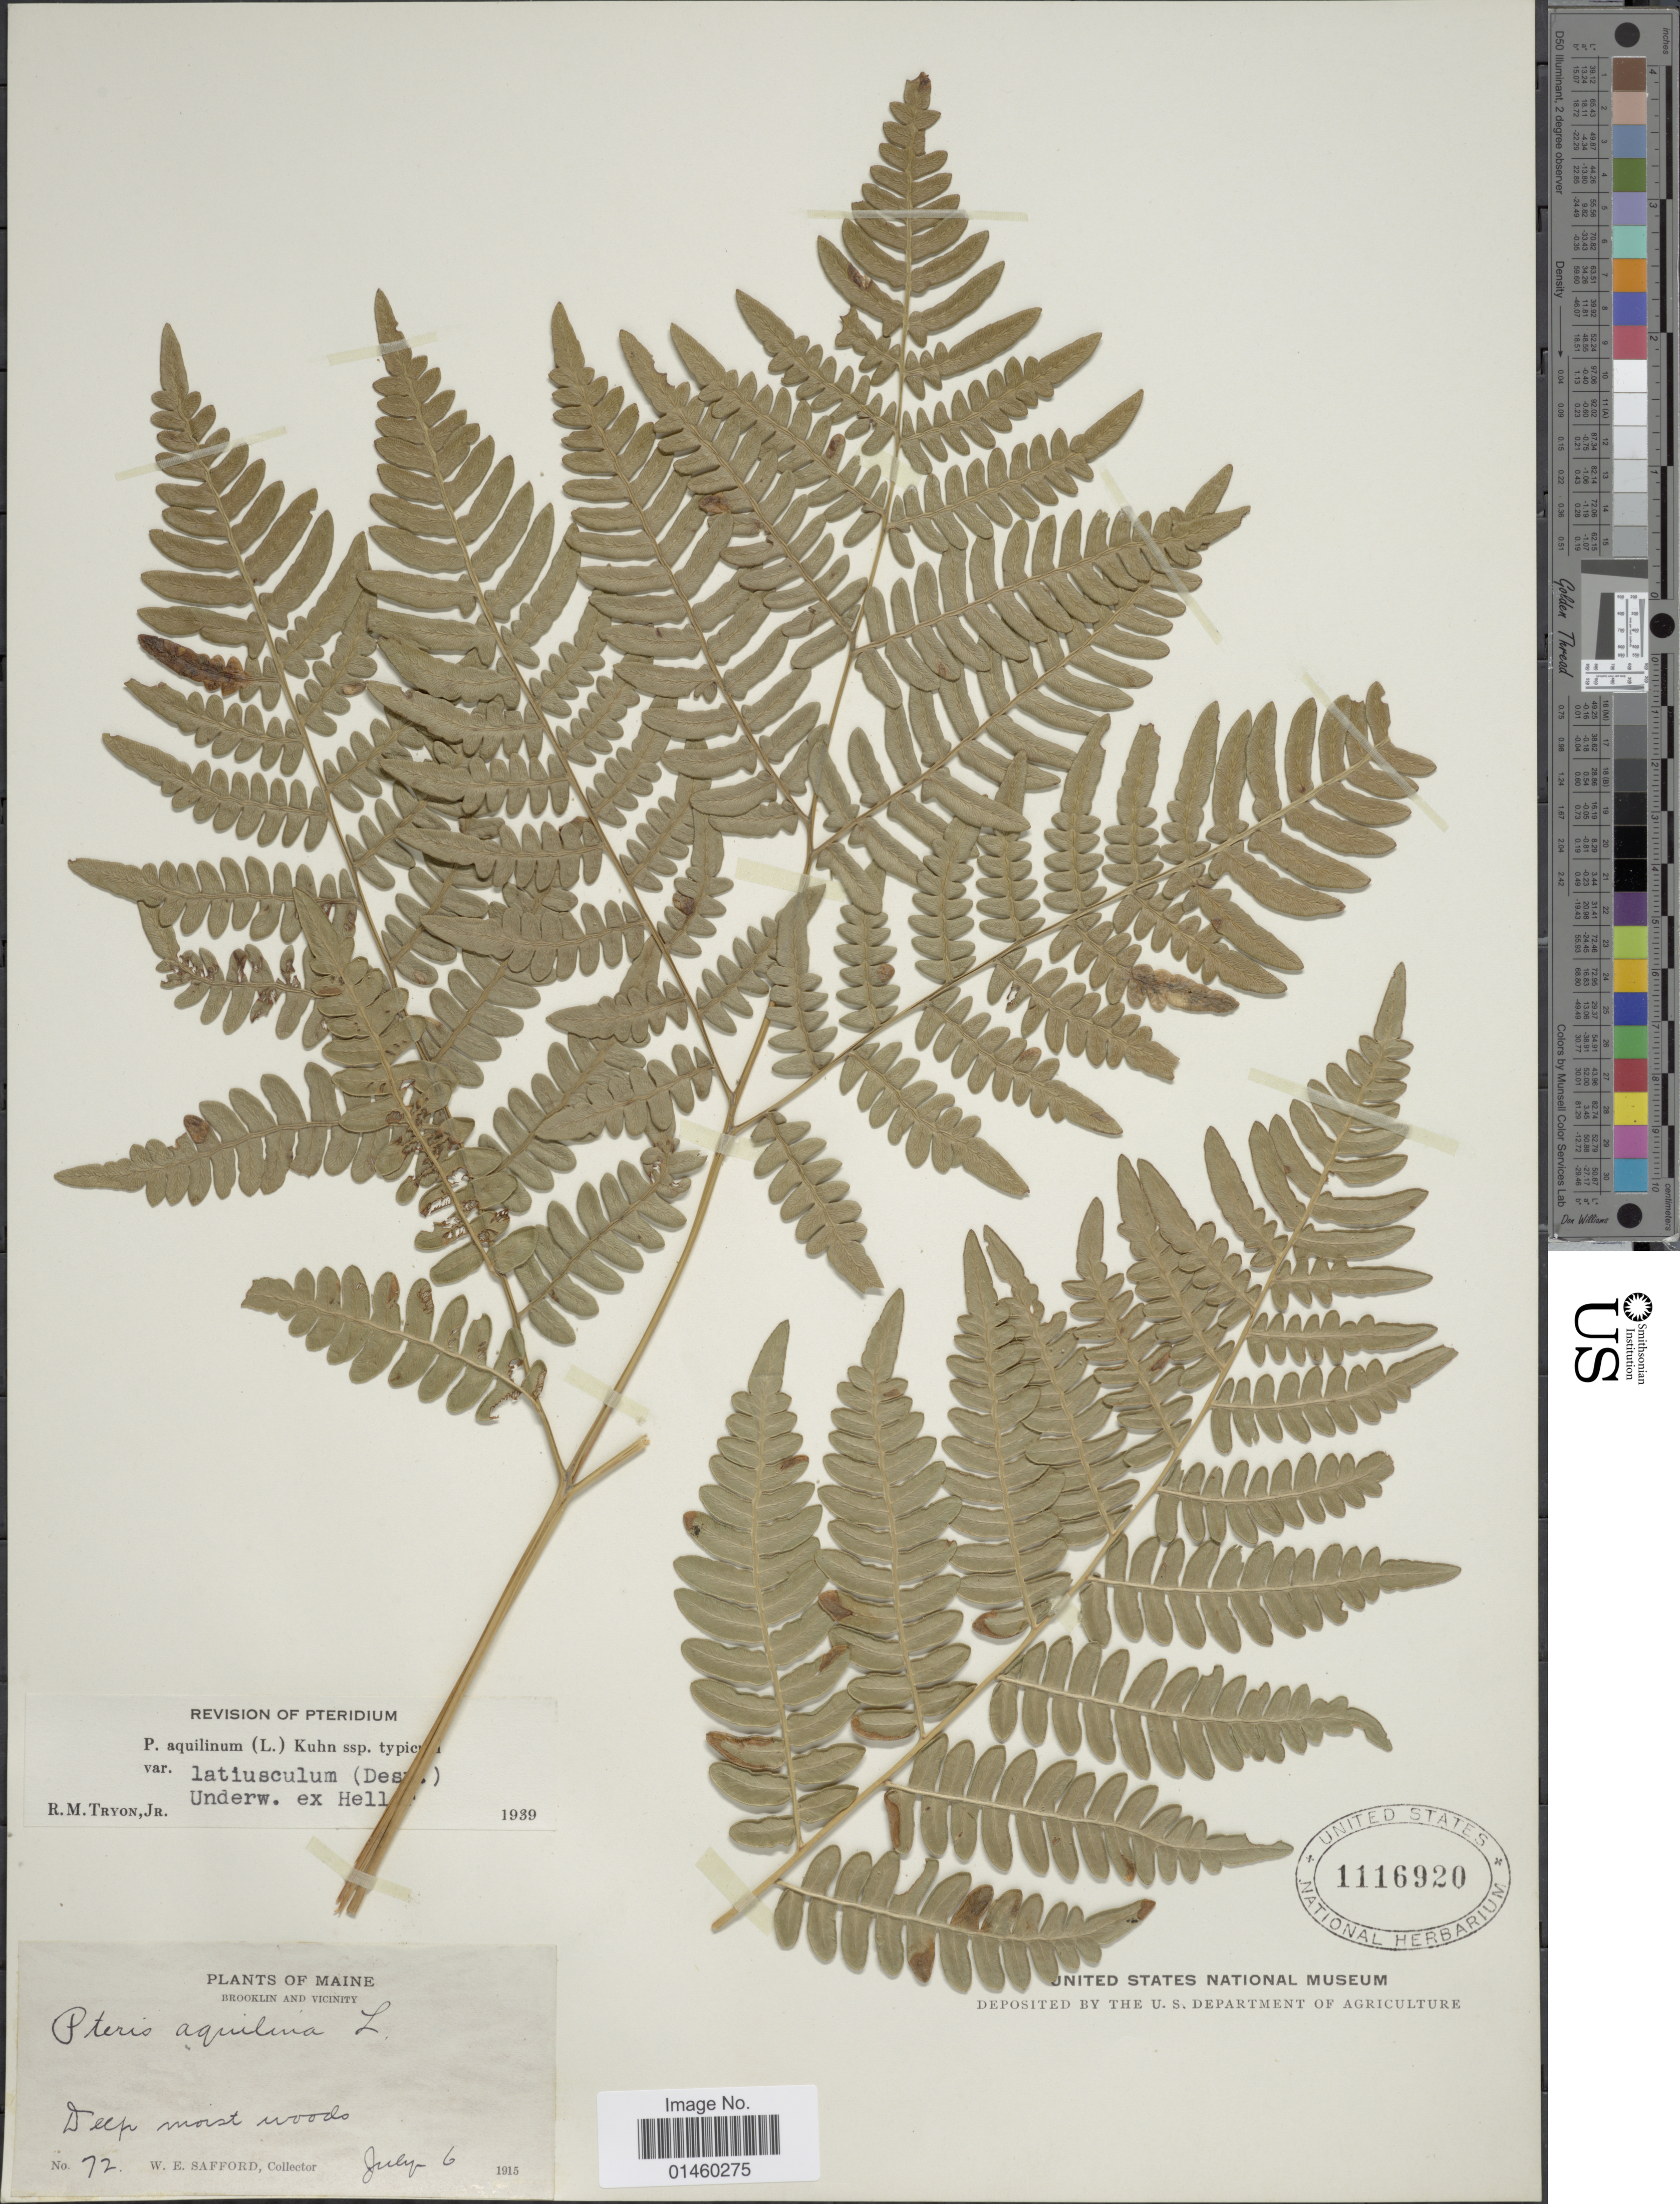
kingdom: Plantae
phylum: Tracheophyta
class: Polypodiopsida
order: Polypodiales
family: Dennstaedtiaceae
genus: Pteridium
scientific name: Pteridium aquilinum var. latiusculum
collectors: W. E. Safford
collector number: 72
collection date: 1915-07-06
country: United States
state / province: Maine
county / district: Hancock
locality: Brooklyn and vicinity.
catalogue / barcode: US 1116920